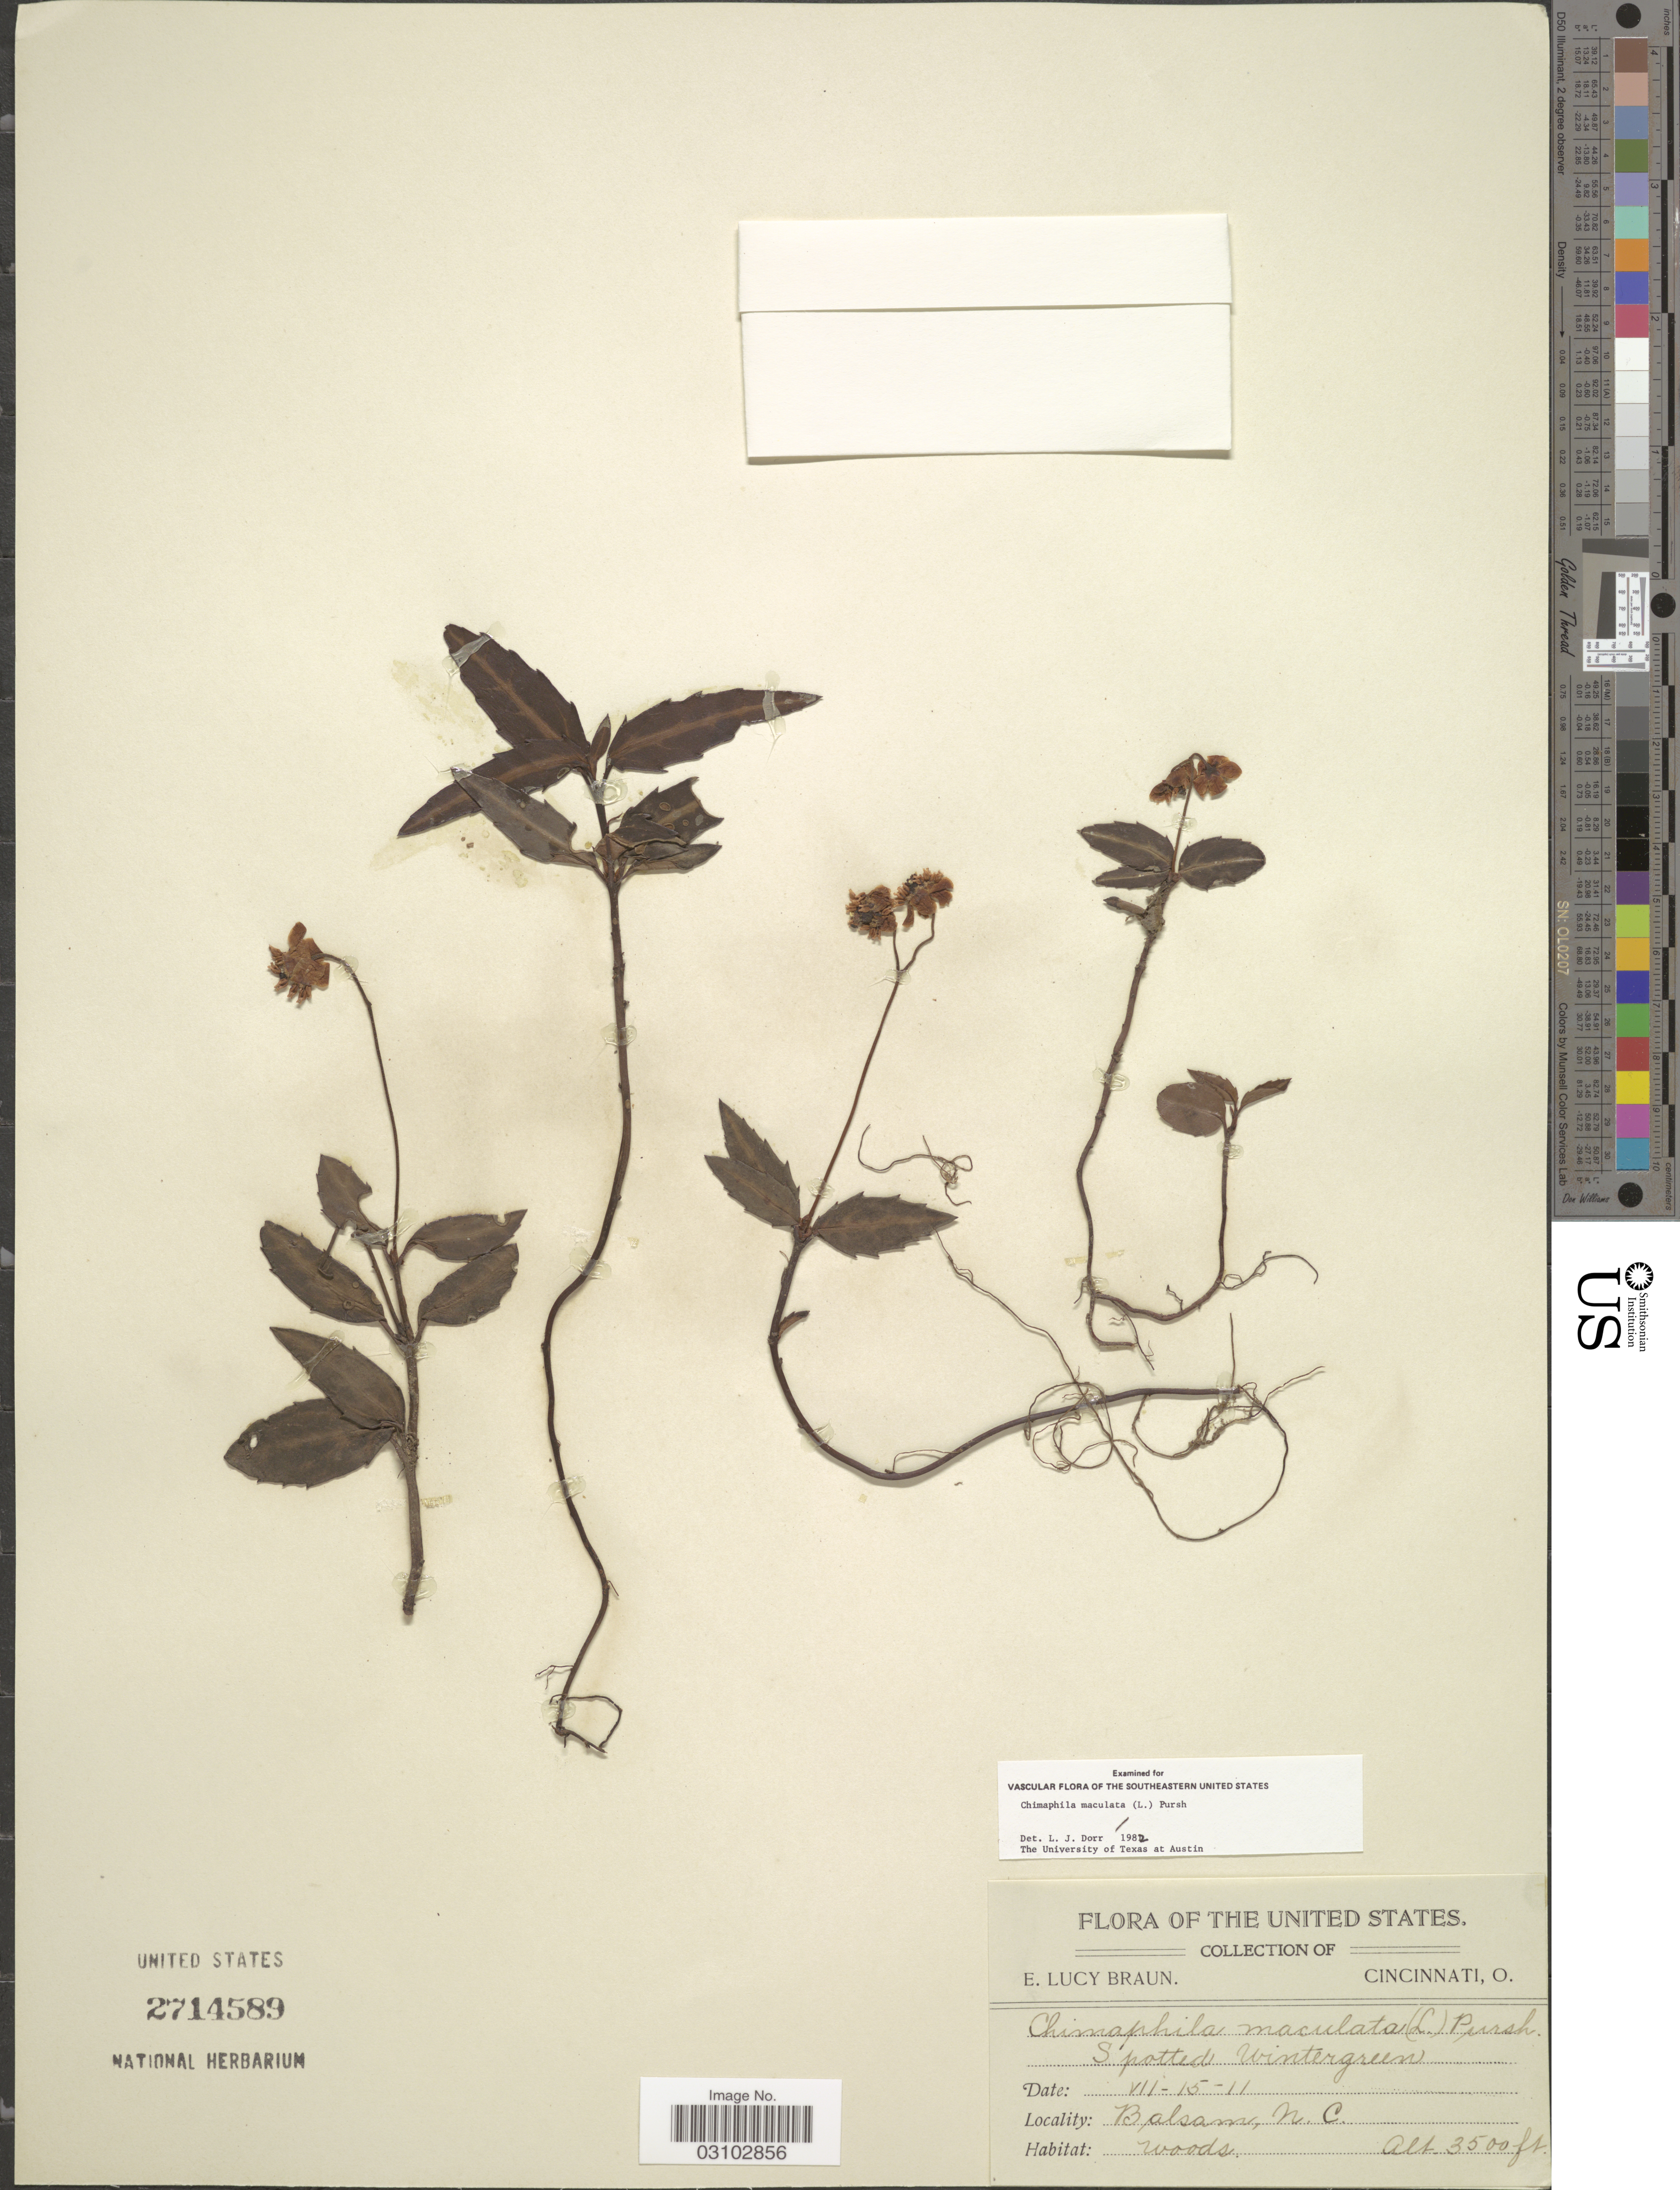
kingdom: Plantae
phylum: Tracheophyta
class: Magnoliopsida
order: Ericales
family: Ericaceae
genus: Chimaphila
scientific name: Chimaphila maculata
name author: (L.) Pursh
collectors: E. L. Braun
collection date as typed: Transcribed d/m/y: 15/7/11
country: United States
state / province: North Carolina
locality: Spotted Wintergreen. Balsam.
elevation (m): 1067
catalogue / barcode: US 2714589